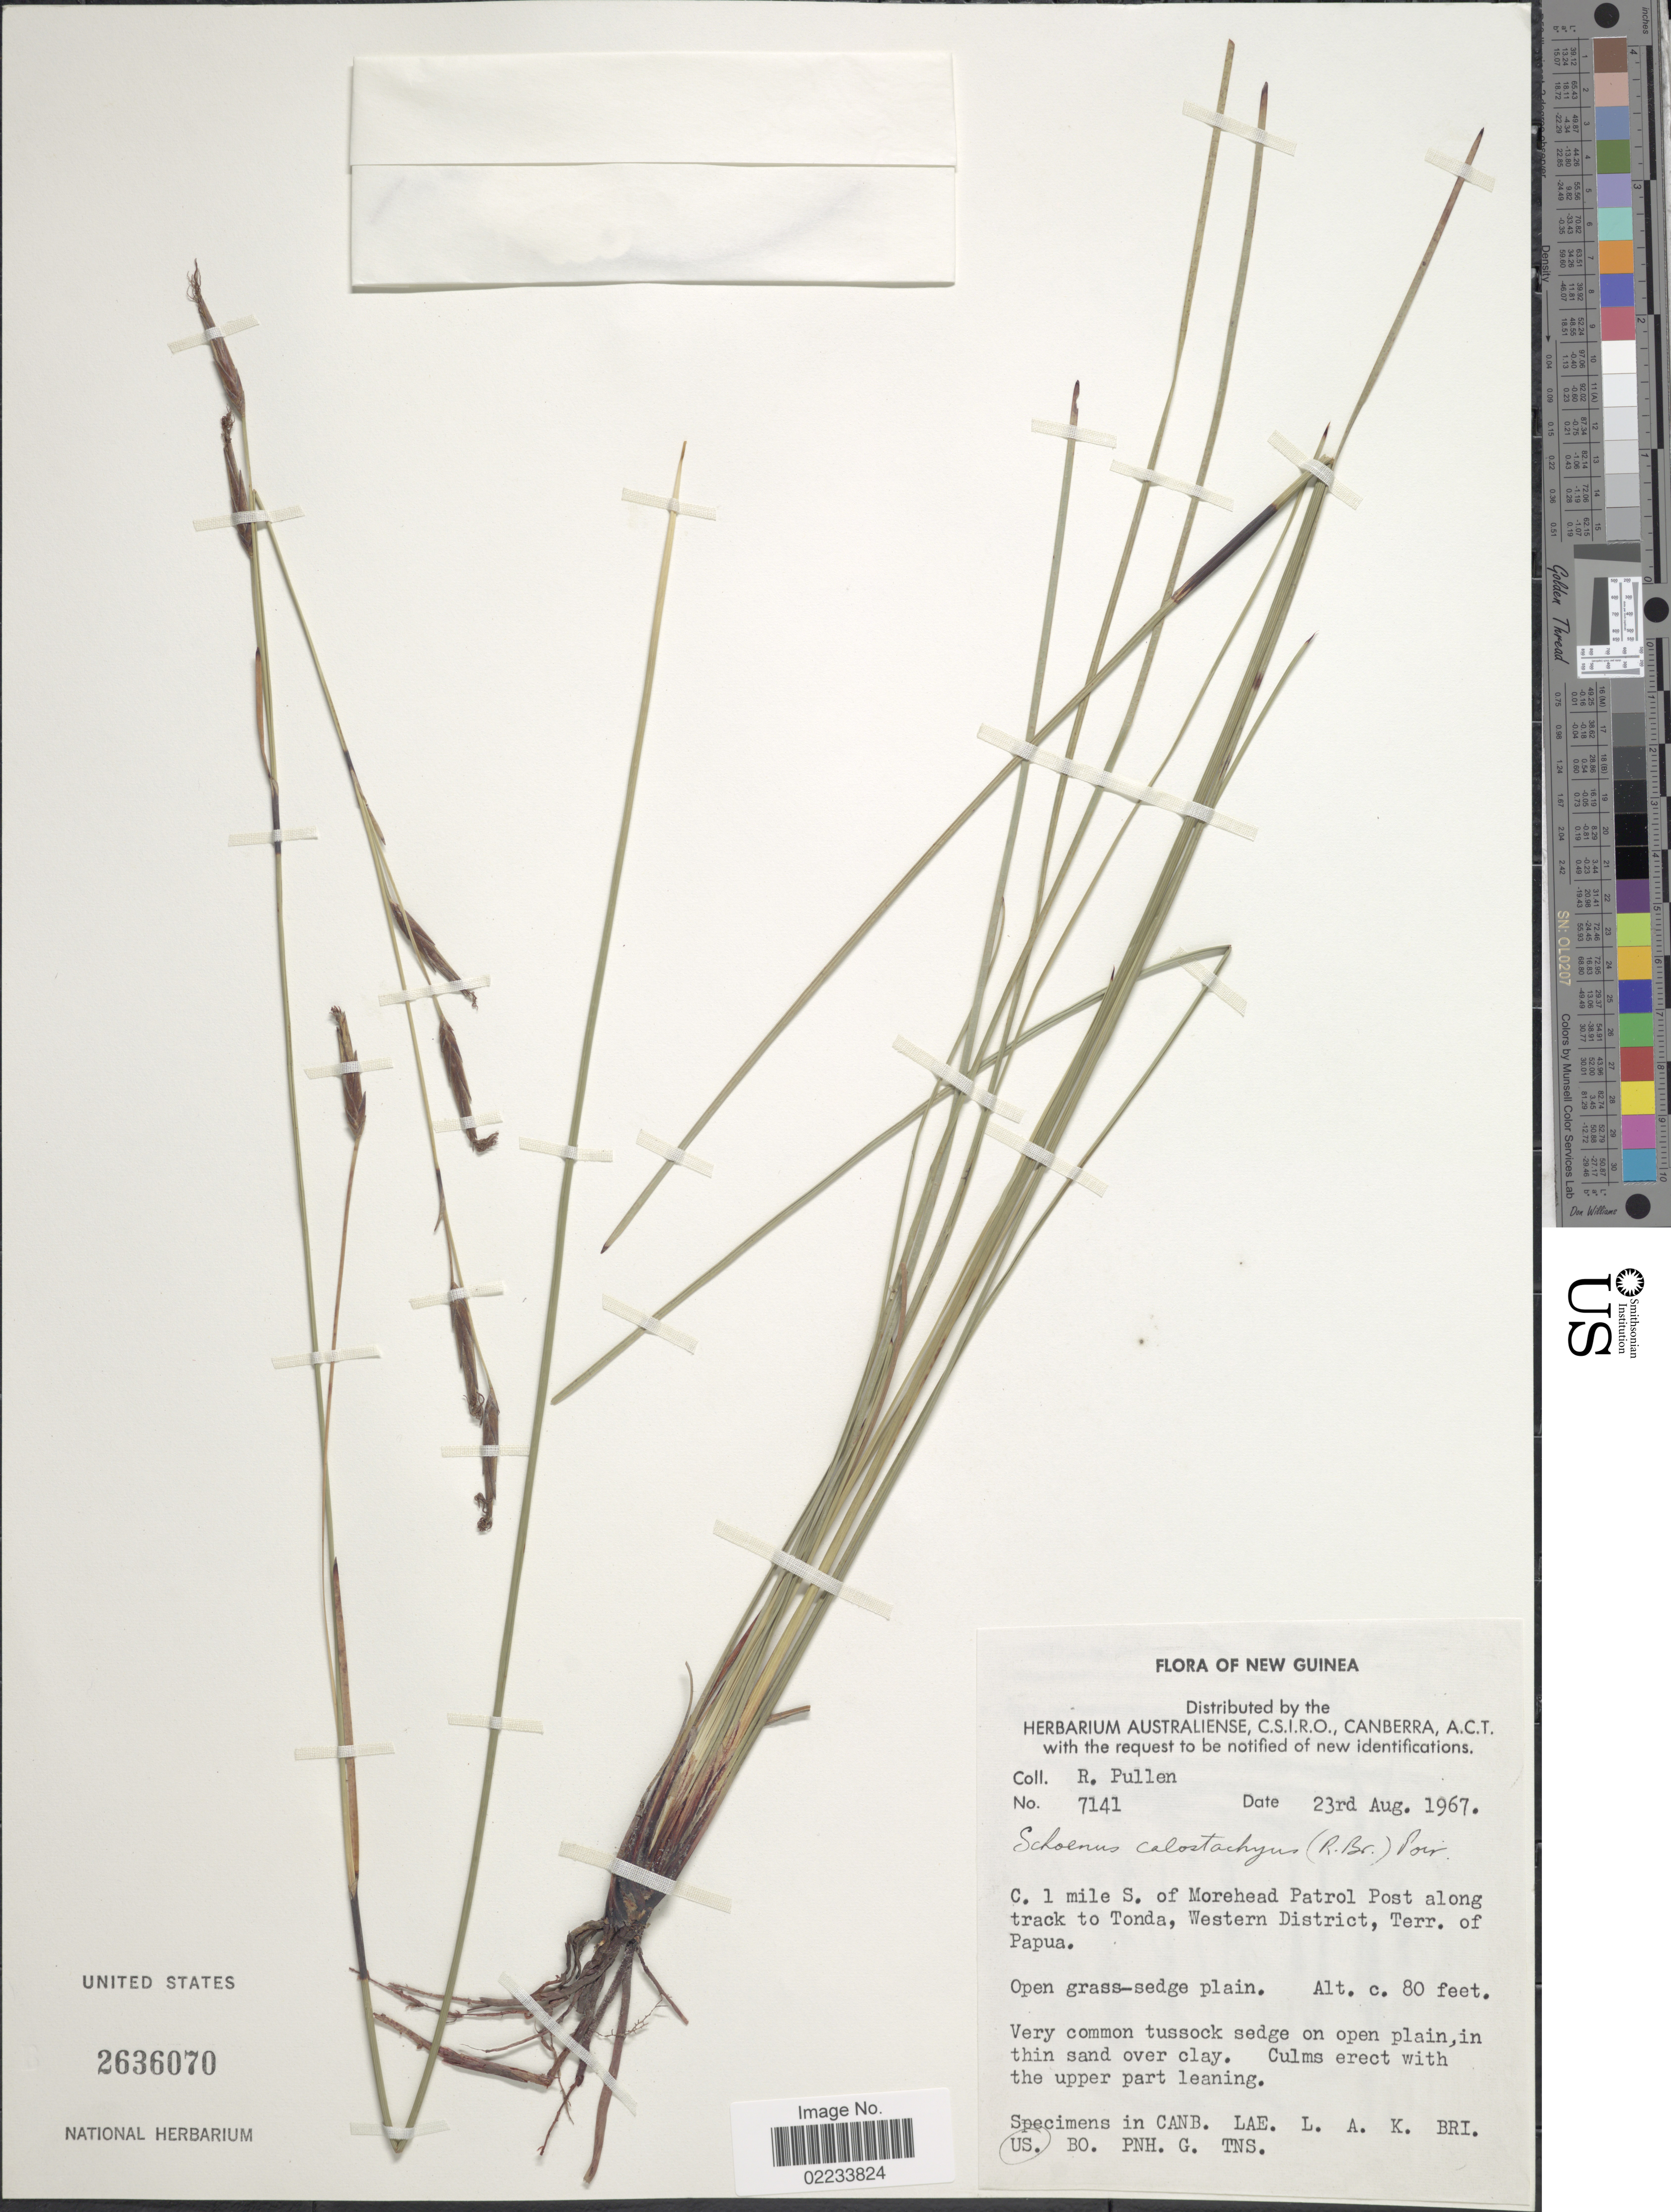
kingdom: Plantae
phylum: Tracheophyta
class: Liliopsida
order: Poales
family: Cyperaceae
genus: Schoenus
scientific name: Schoenus calostachyus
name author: (R. Br.) Poir. ex Roem. & Schult.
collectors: R. Pullen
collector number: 7141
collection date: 1967-08-23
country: Papua New Guinea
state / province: Manus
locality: New Guinea, C. 1 mile S of Morehead Patrol Post along track to Tonda, Western District, Terr. of Papua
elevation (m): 24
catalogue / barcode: US 2636070